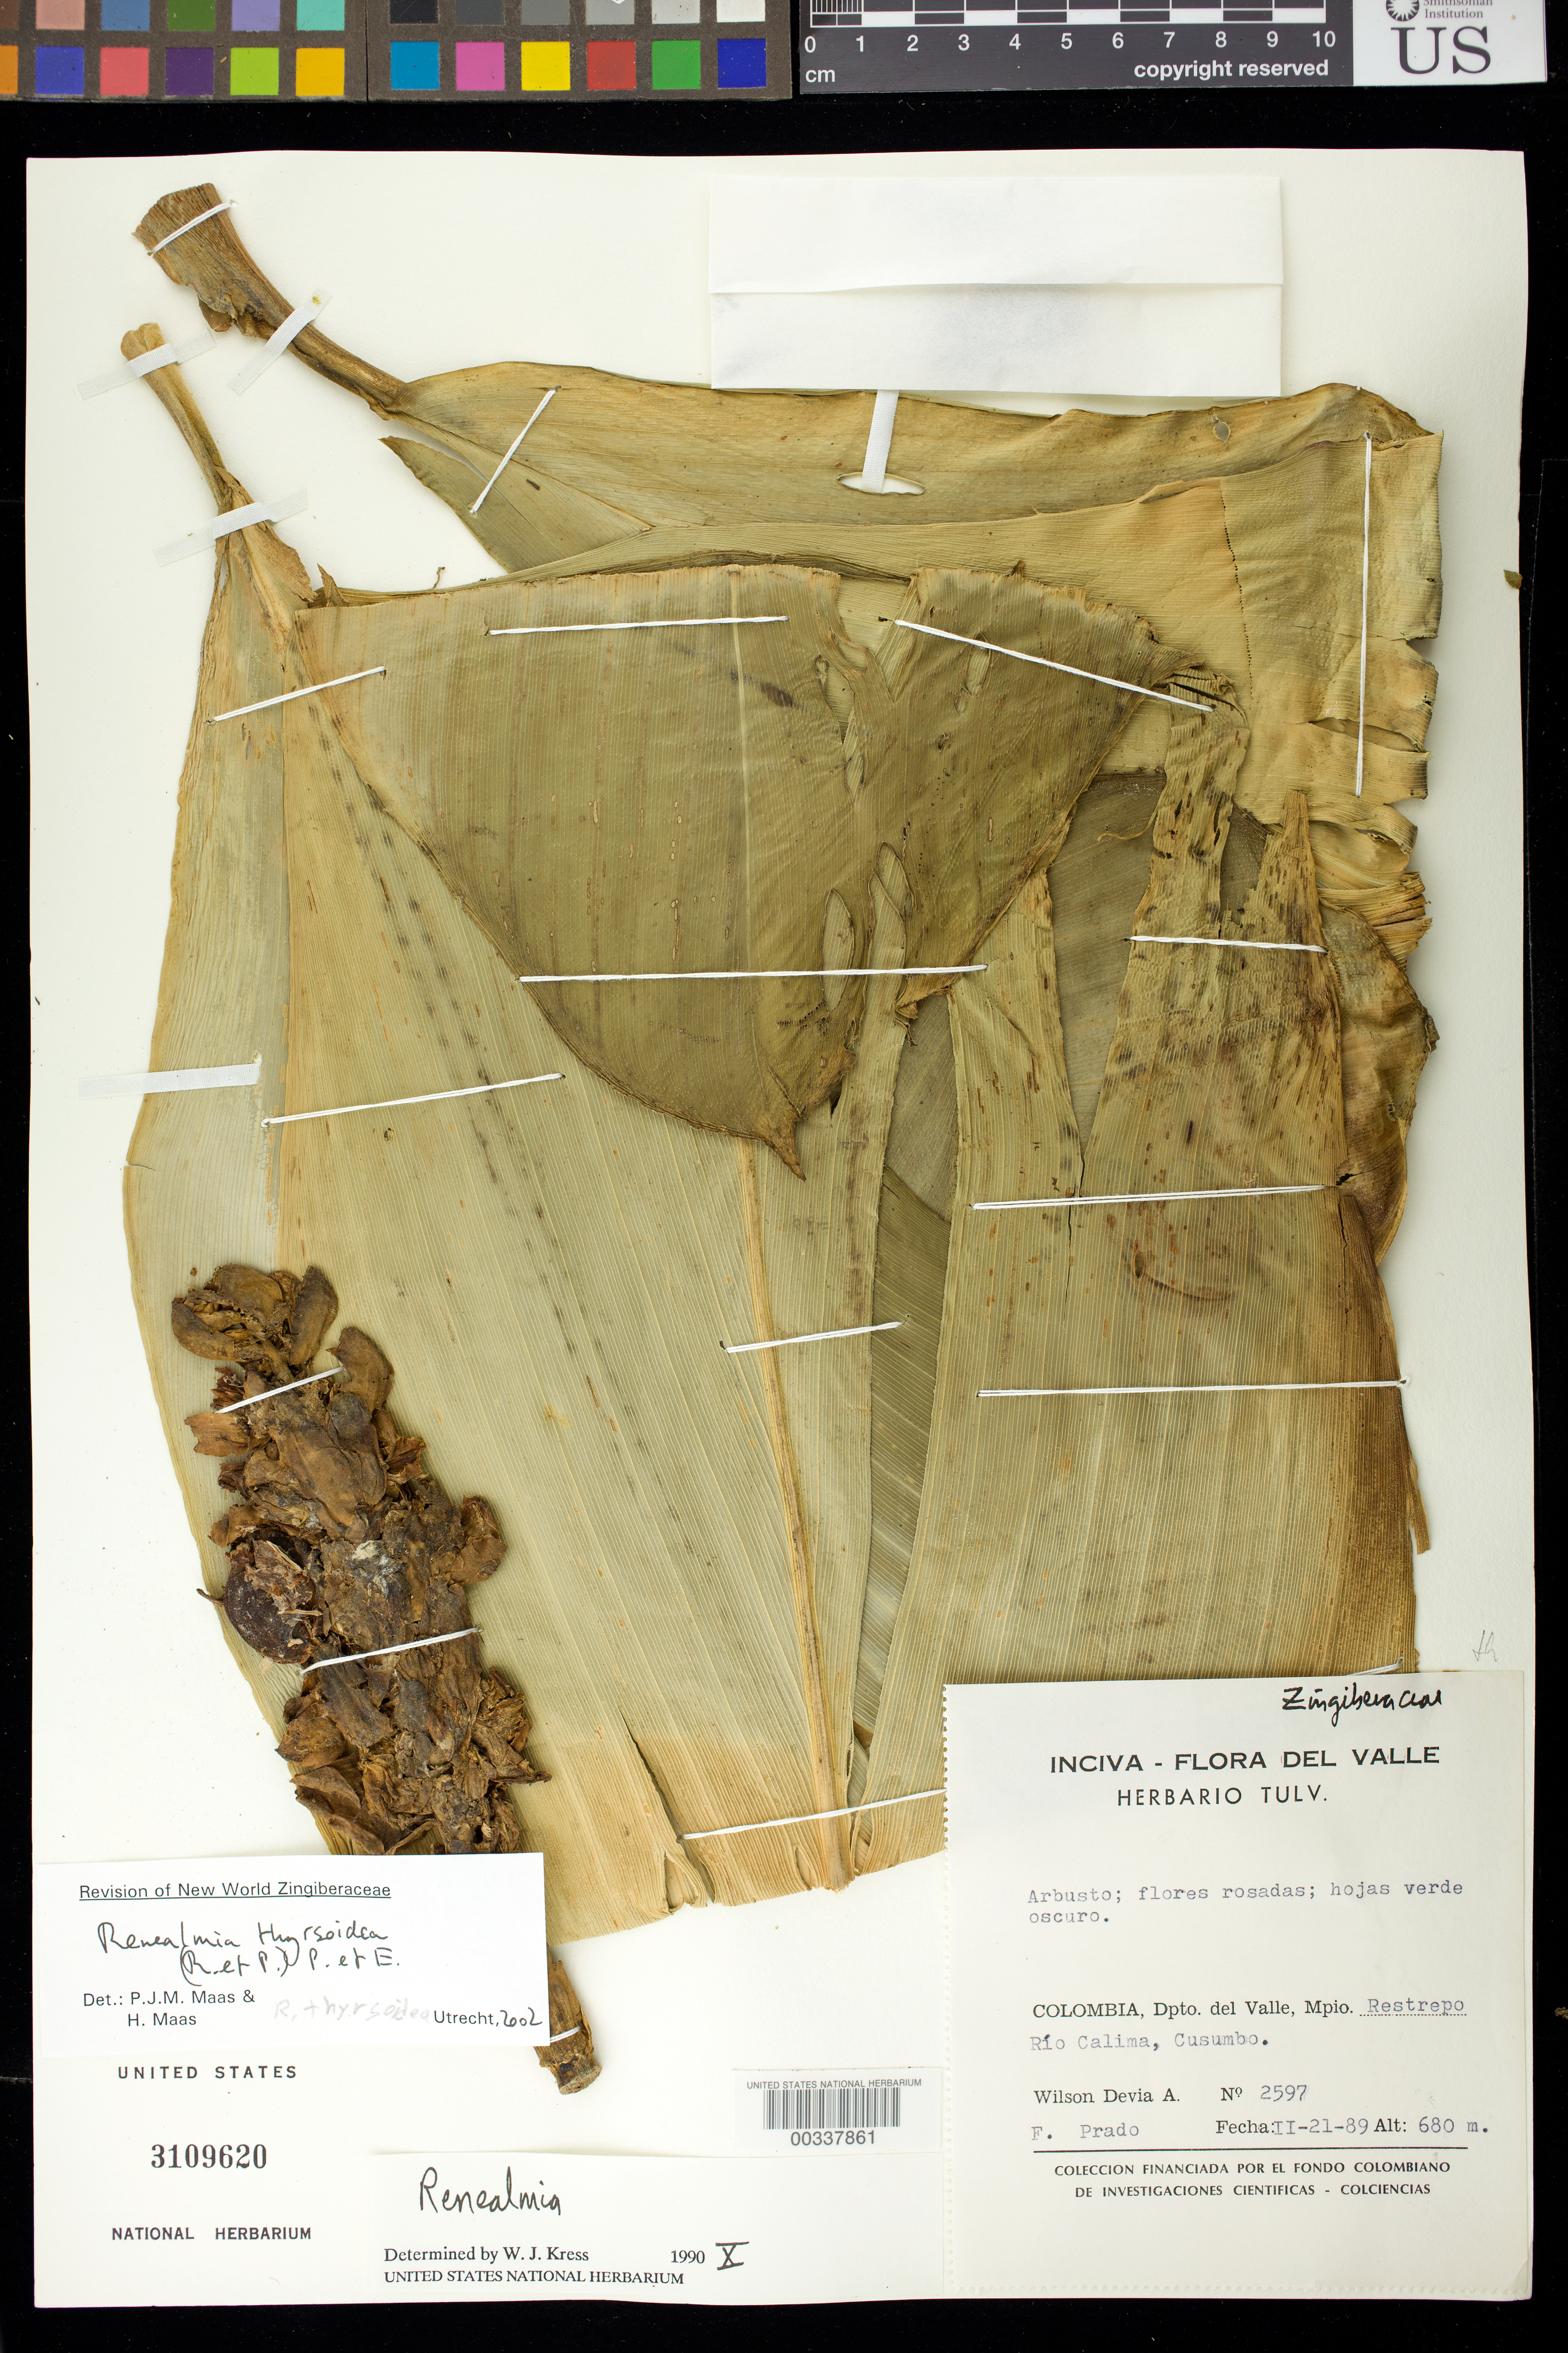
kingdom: Plantae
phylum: Tracheophyta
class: Liliopsida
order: Zingiberales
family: Zingiberaceae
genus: Renealmia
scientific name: Renealmia thyrsoidea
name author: (Ruiz & Pav.) Poepp. & Endl.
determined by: Maas, Paul J. M.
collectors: W. Devia A. & F. Prado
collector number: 2597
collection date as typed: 21 Feb 1989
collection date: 1989-02-21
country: Colombia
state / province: Valle del Cauca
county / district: Restrepo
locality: Mun of Restrepo, Rio Calima, Cusumbo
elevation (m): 680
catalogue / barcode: US 3109620